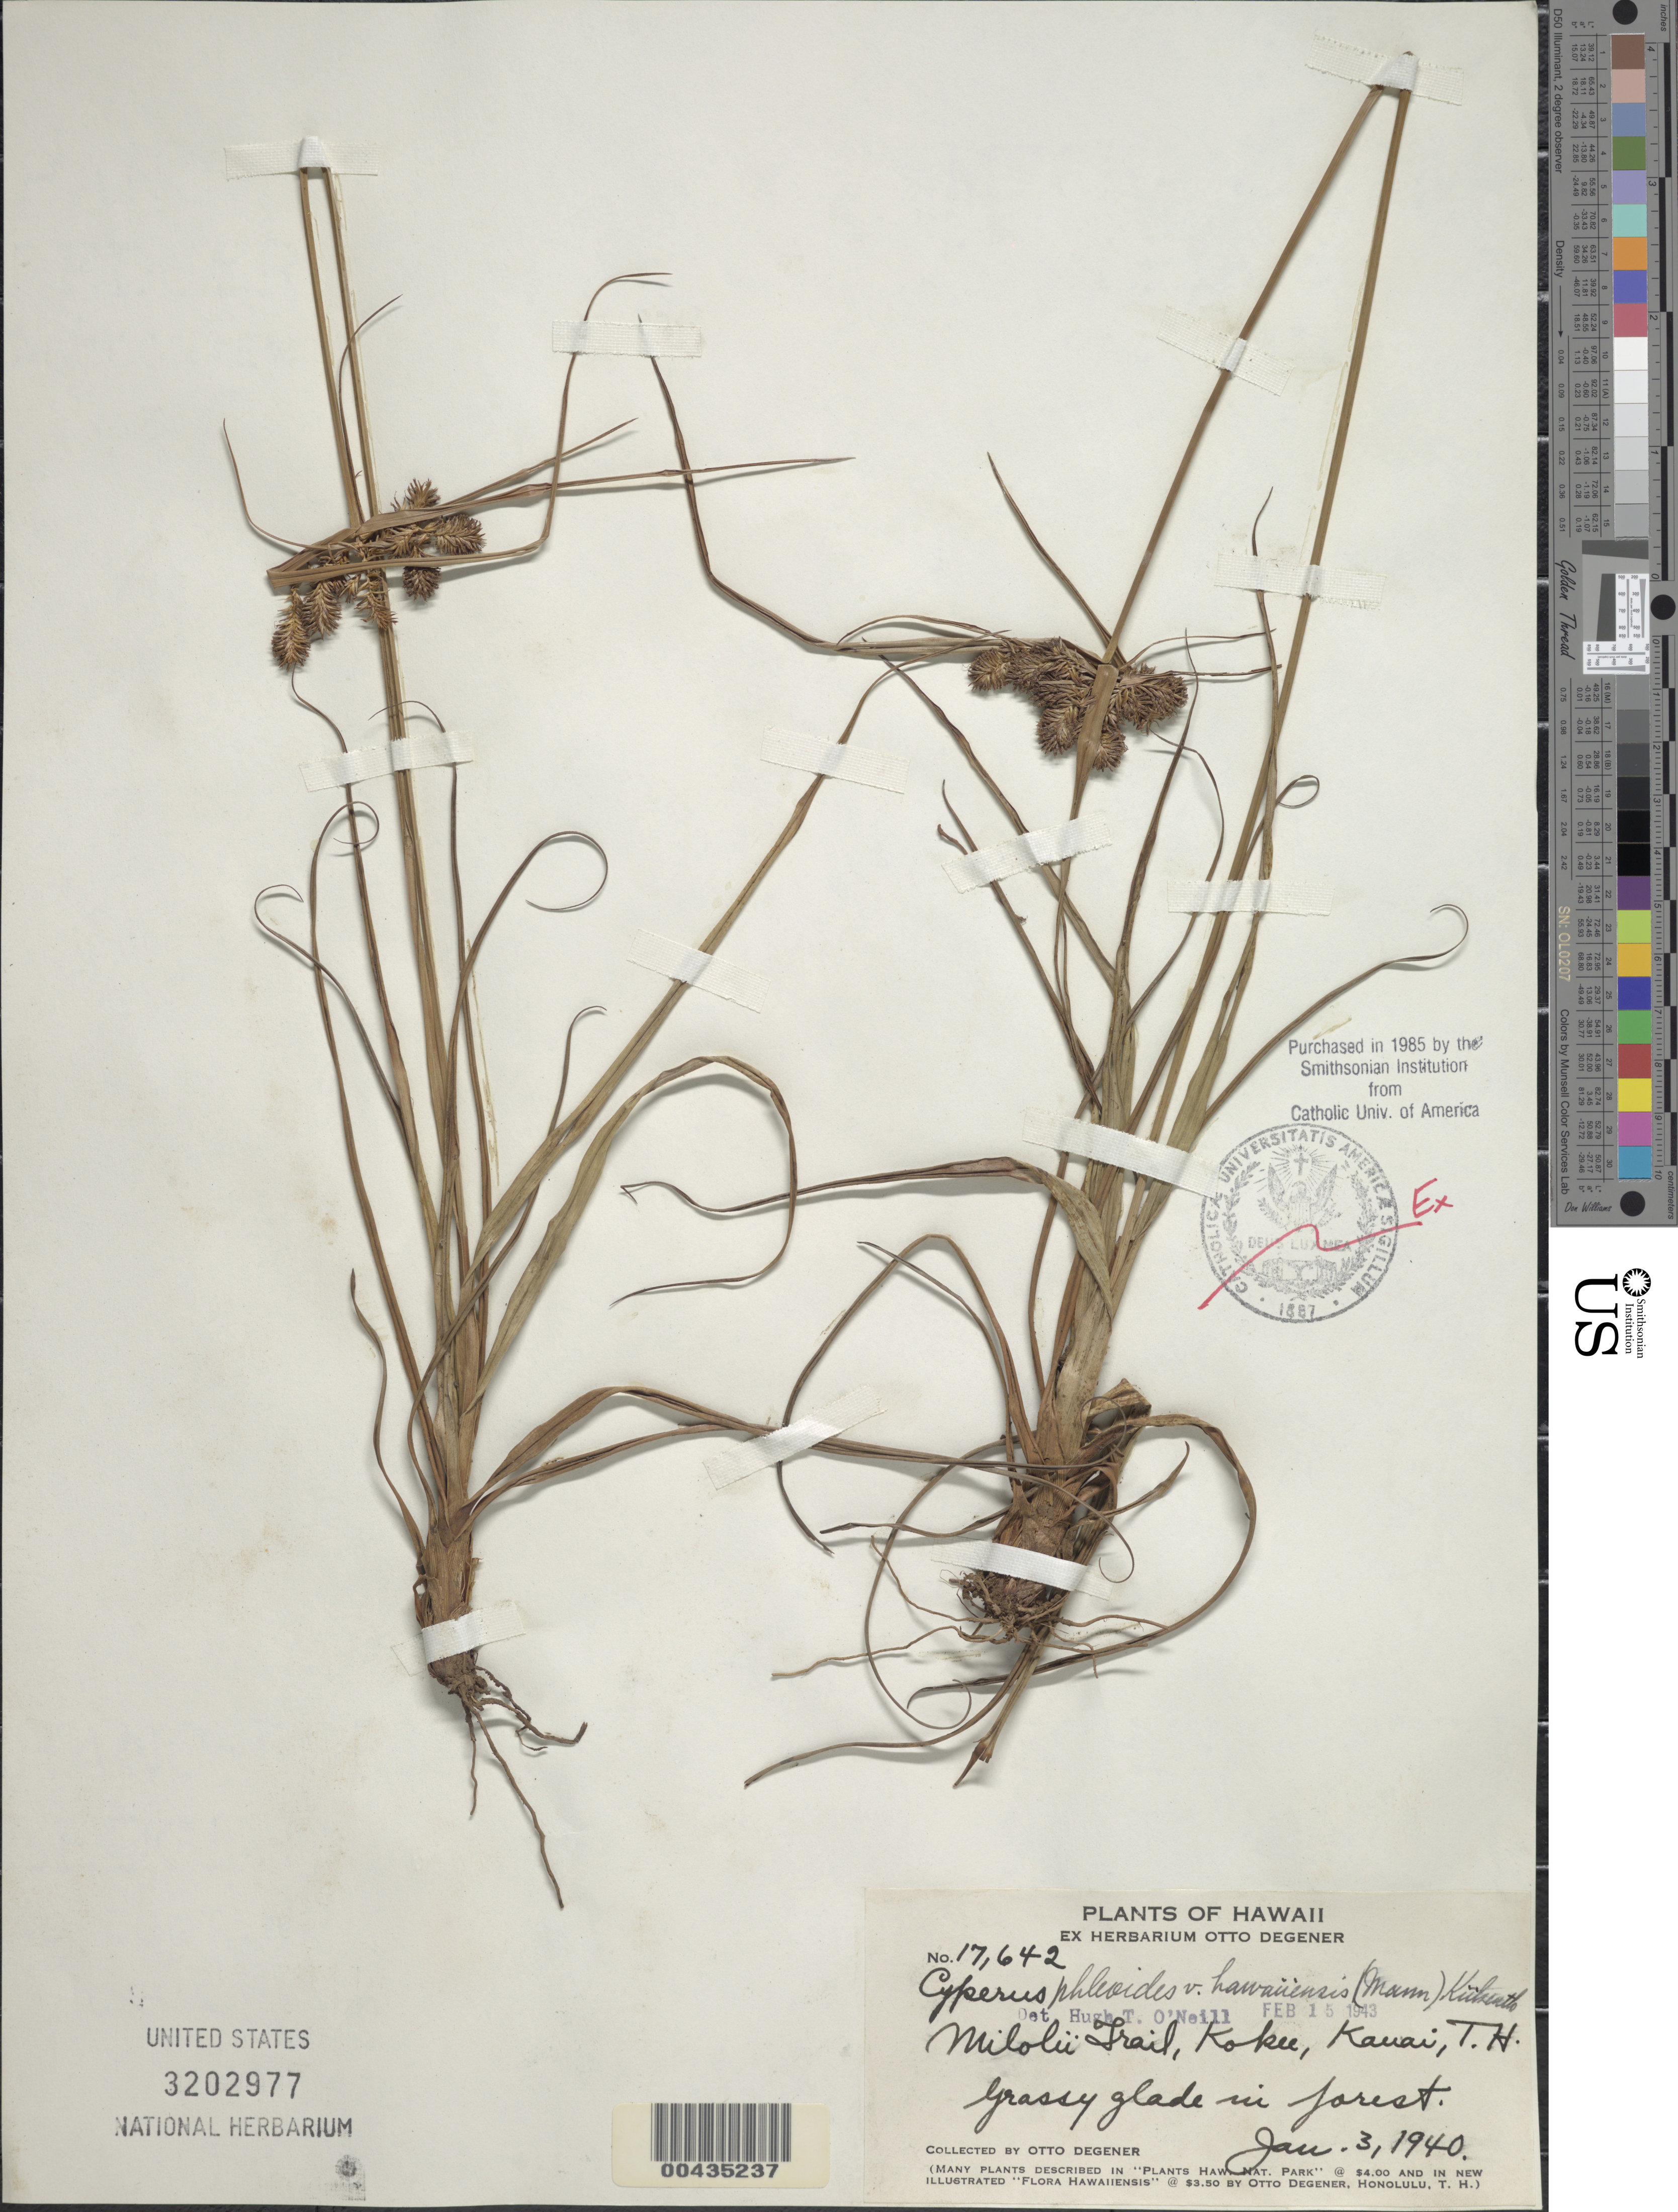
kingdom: Plantae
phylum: Tracheophyta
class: Liliopsida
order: Poales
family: Cyperaceae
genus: Cyperus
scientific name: Cyperus phleoides var. hawaiiensis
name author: (H. Mann) Kük.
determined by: Strong, Mark T., (BOT), Smithsonian Institution - National Museum of Natural History (UNITED STATES)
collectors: O. Degener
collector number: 17642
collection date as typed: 3 Jan 1940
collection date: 1940-01-03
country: United States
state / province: Hawaii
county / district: Kauai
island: Kaua'i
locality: Milolii Trail, Kokee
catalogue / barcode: US 3202977